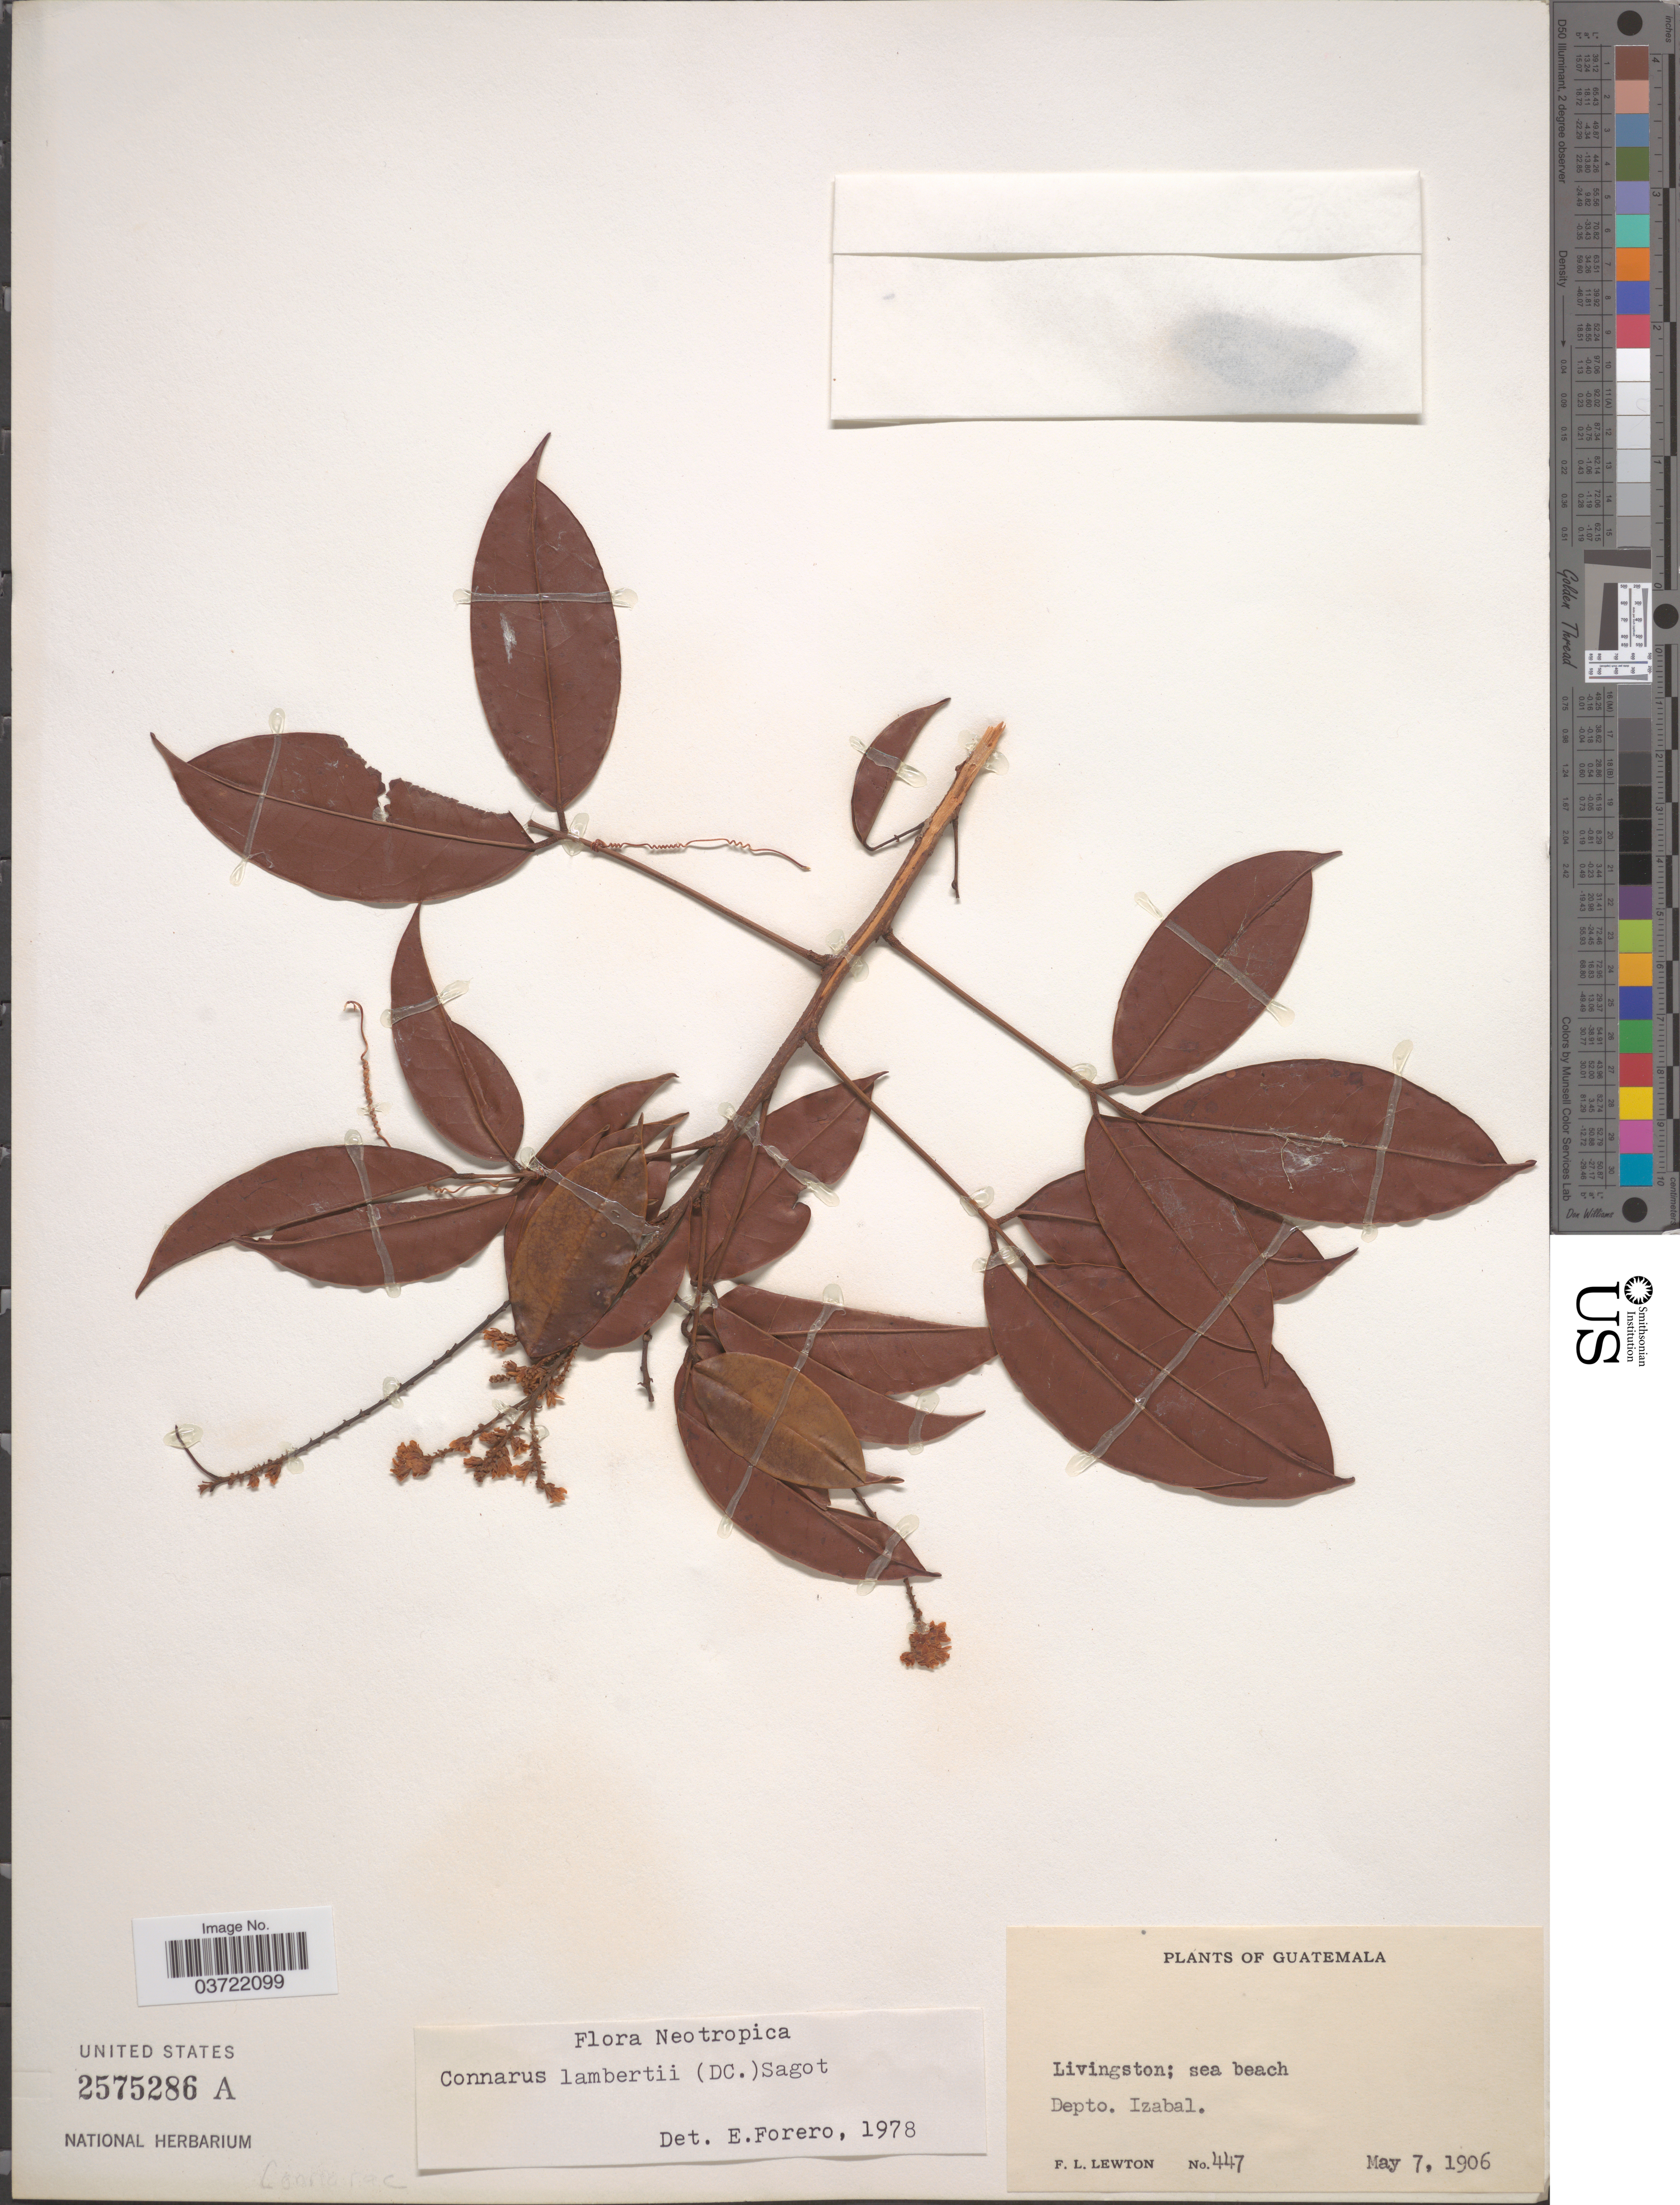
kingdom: Plantae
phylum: Tracheophyta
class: Magnoliopsida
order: Oxalidales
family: Connaraceae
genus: Connarus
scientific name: Connarus lambertii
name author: (DC.) Sagot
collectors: F. L. Lewton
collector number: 447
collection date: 1906-05-07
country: Guatemala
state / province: Izabal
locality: Livingston. Depto. Izabal.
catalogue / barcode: US 2575286A